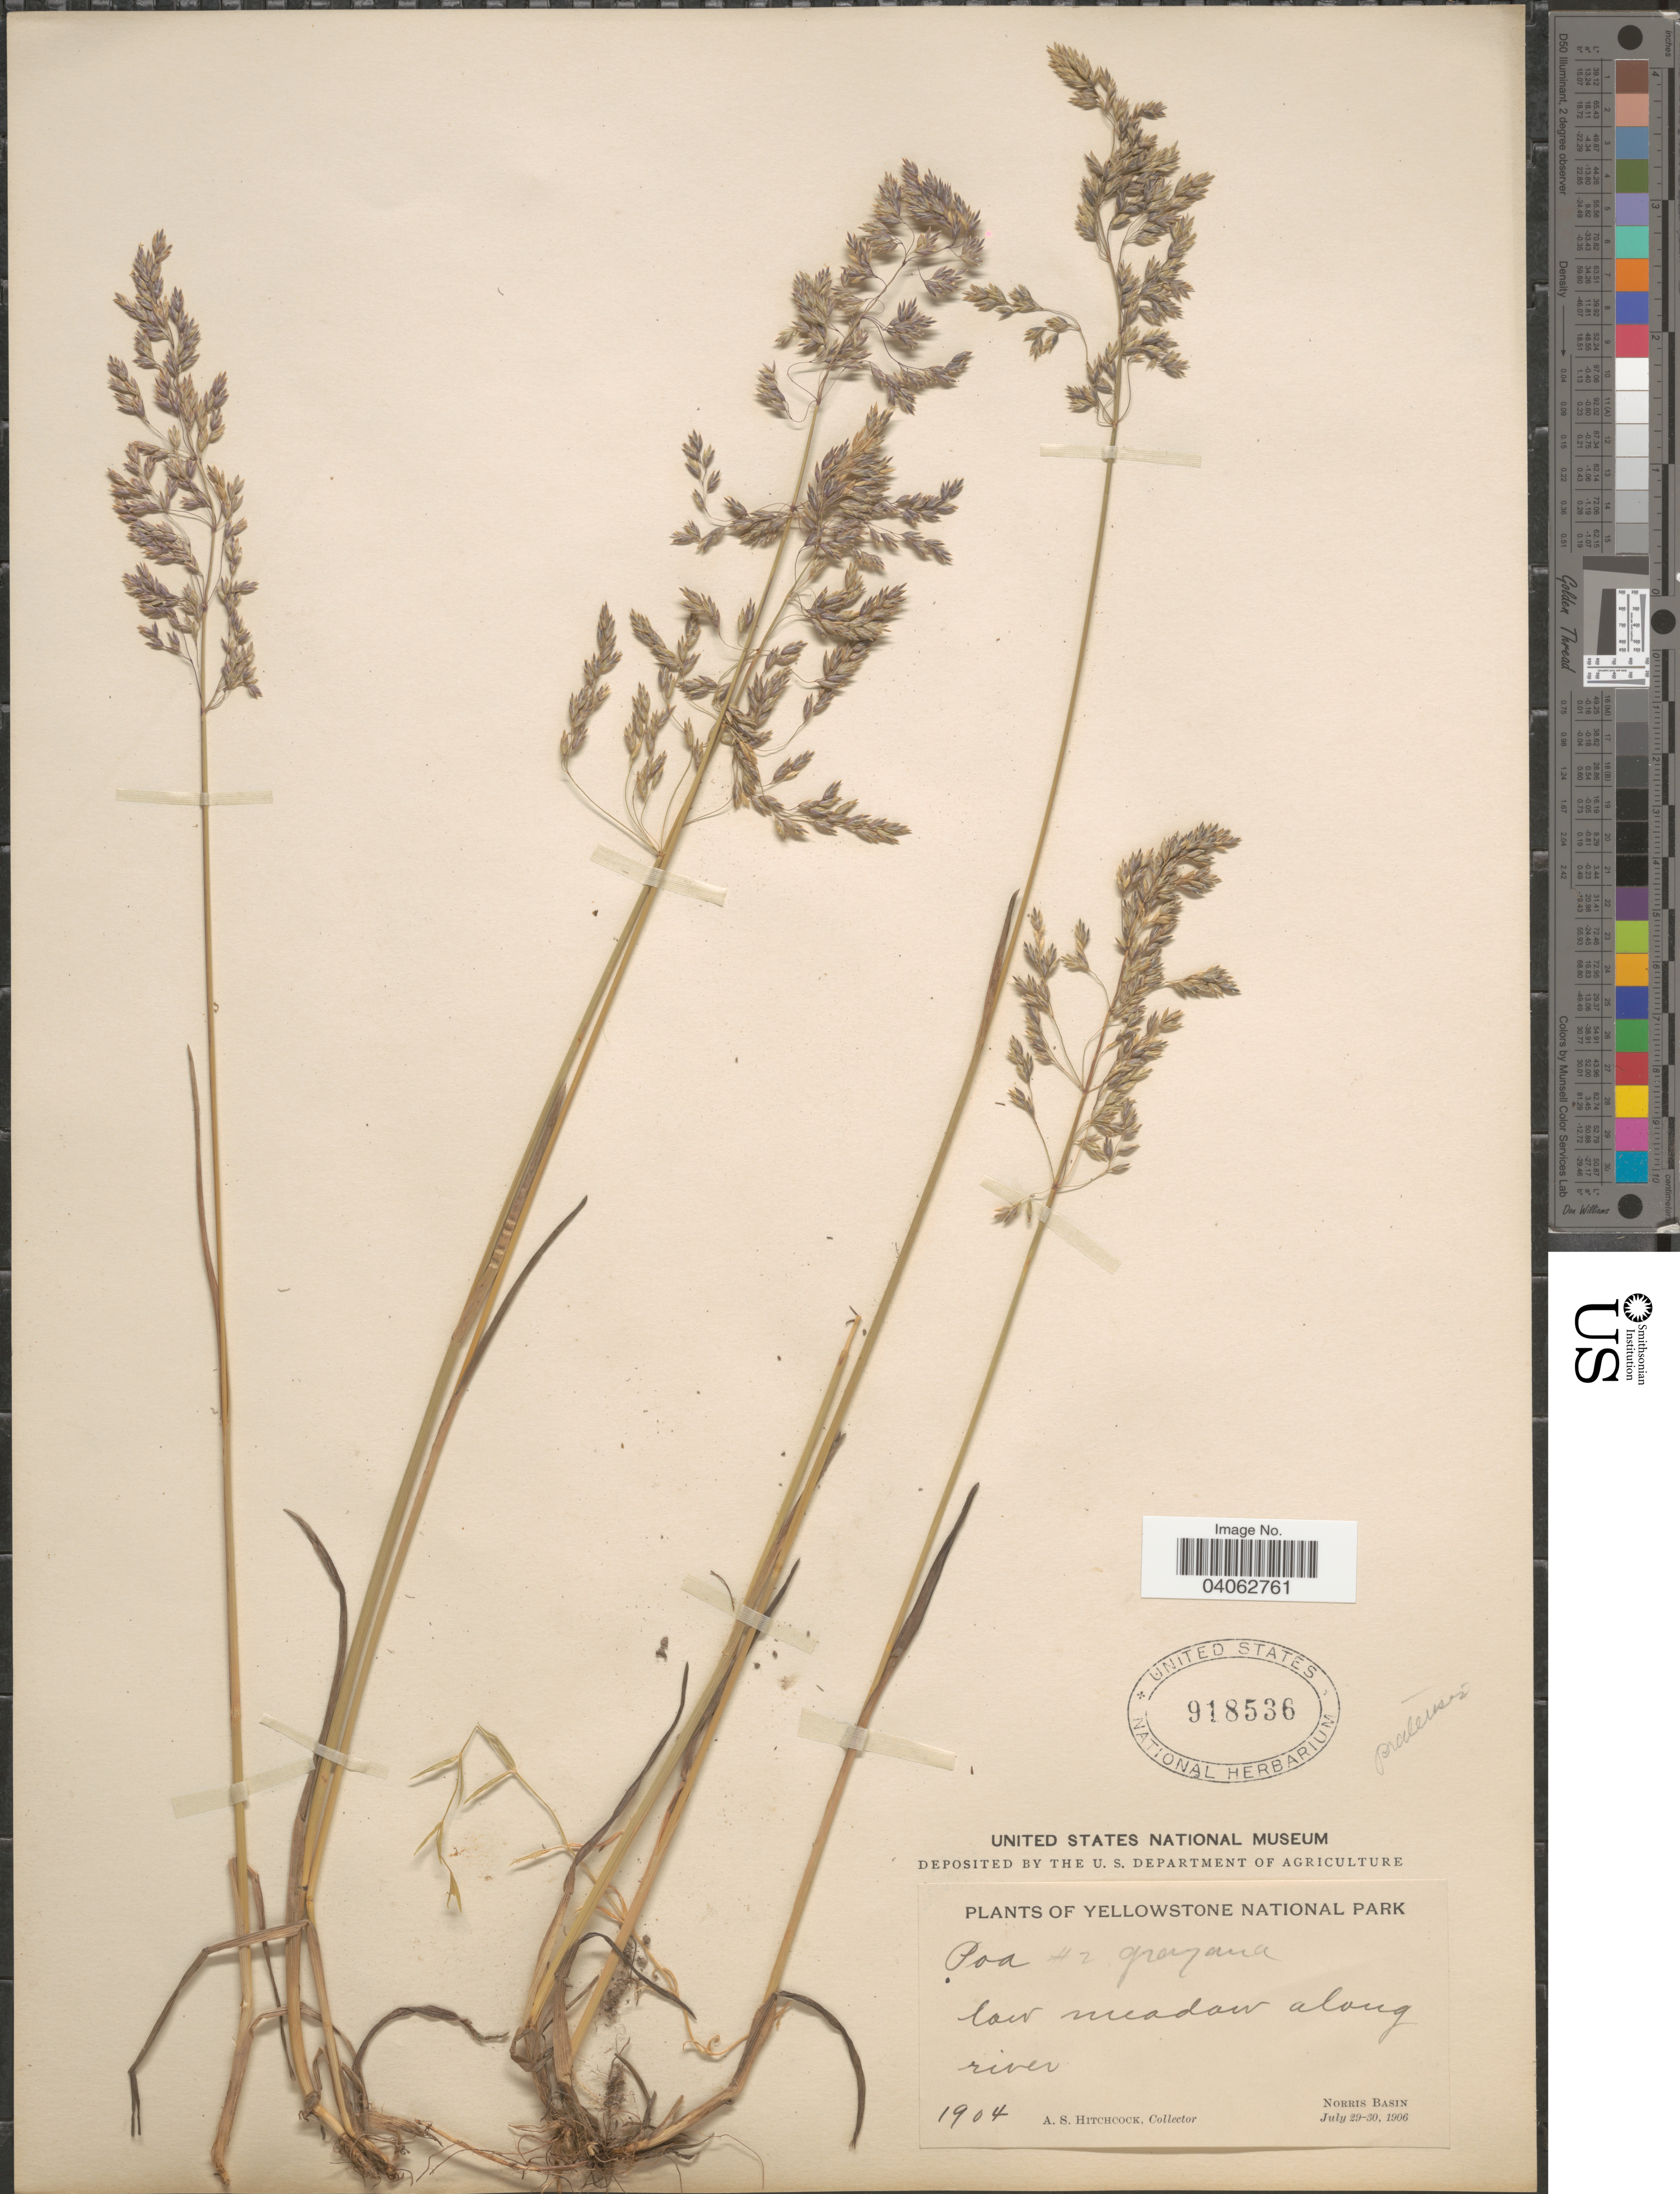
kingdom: Plantae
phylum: Tracheophyta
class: Liliopsida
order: Poales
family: Poaceae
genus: Poa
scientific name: Poa pratensis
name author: L.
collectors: A. S. Hitchcock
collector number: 1904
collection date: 1906-07-29/1906-07-30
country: United States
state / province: Wyoming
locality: Yellowstone National Park. Low meadow along river. Norris Basin.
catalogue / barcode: US 918536